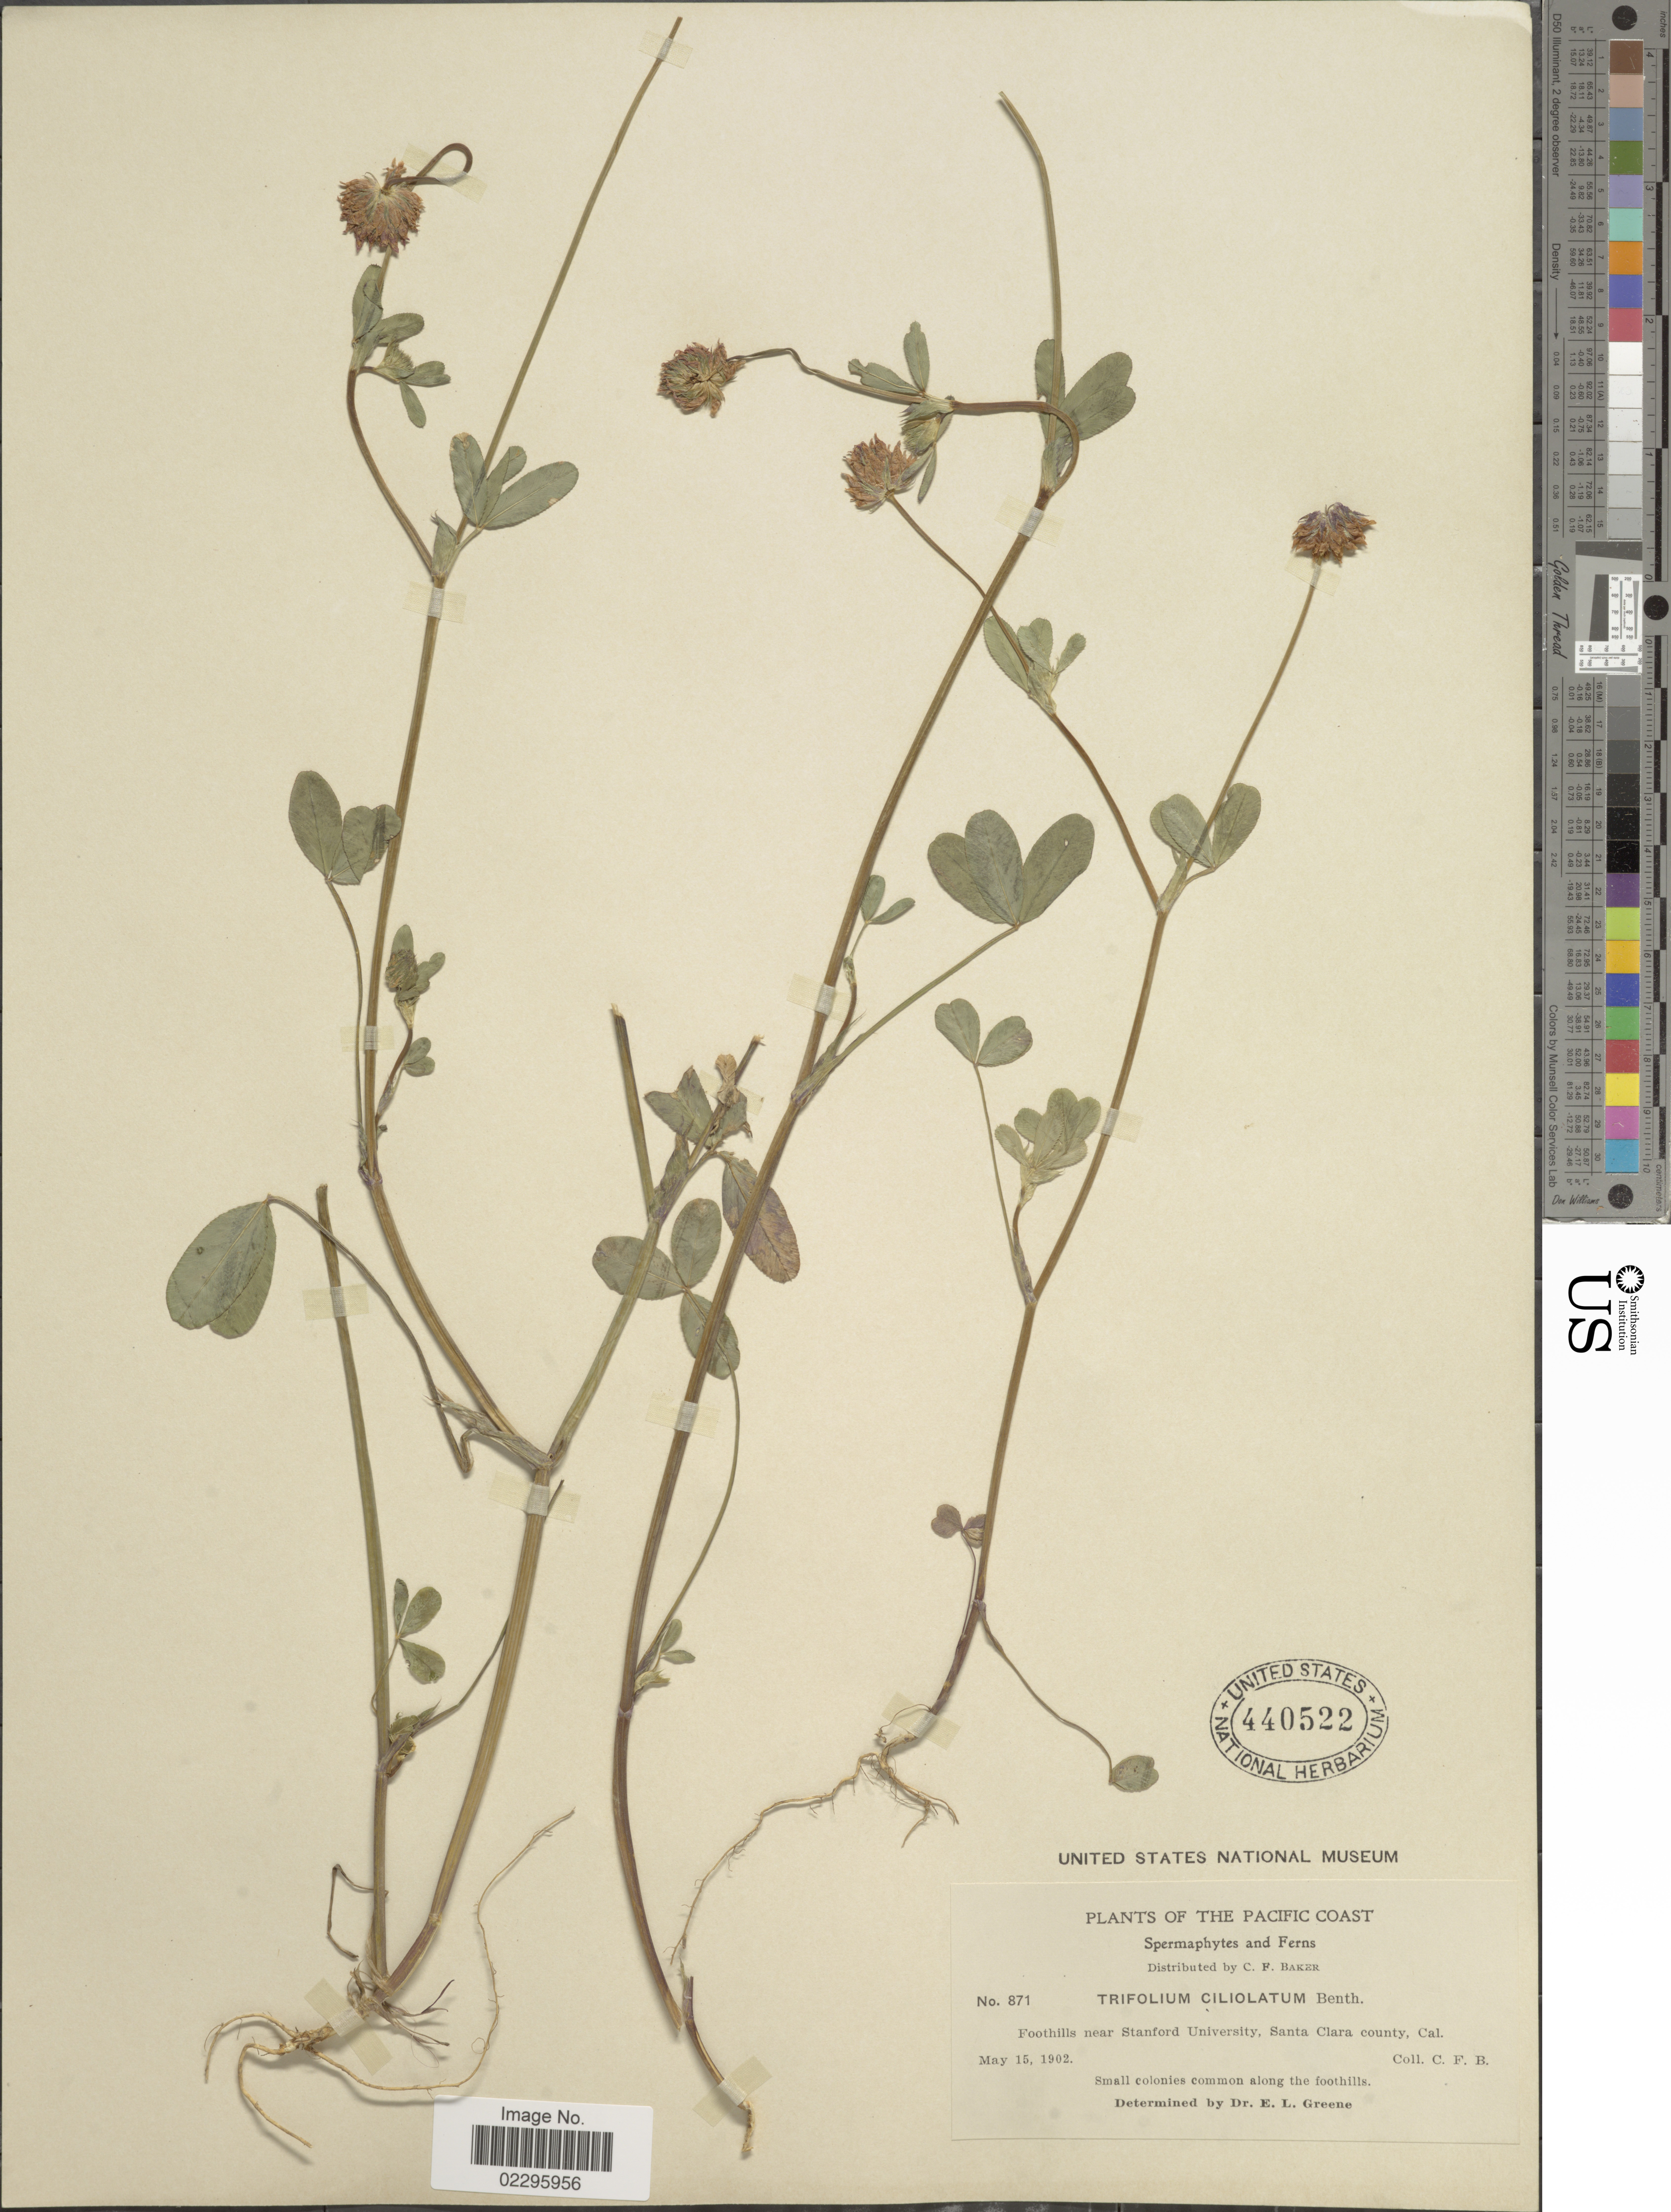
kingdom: Plantae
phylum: Tracheophyta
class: Magnoliopsida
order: Fabales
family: Fabaceae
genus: Trifolium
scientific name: Trifolium ciliolatum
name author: Benth.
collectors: C. F. Baker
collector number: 871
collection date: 1902-05-15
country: United States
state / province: California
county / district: Santa Clara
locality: Pacific Coast, foothills near Stanford University, Santa Clara county, small colonies common along the foothills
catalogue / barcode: US 440522